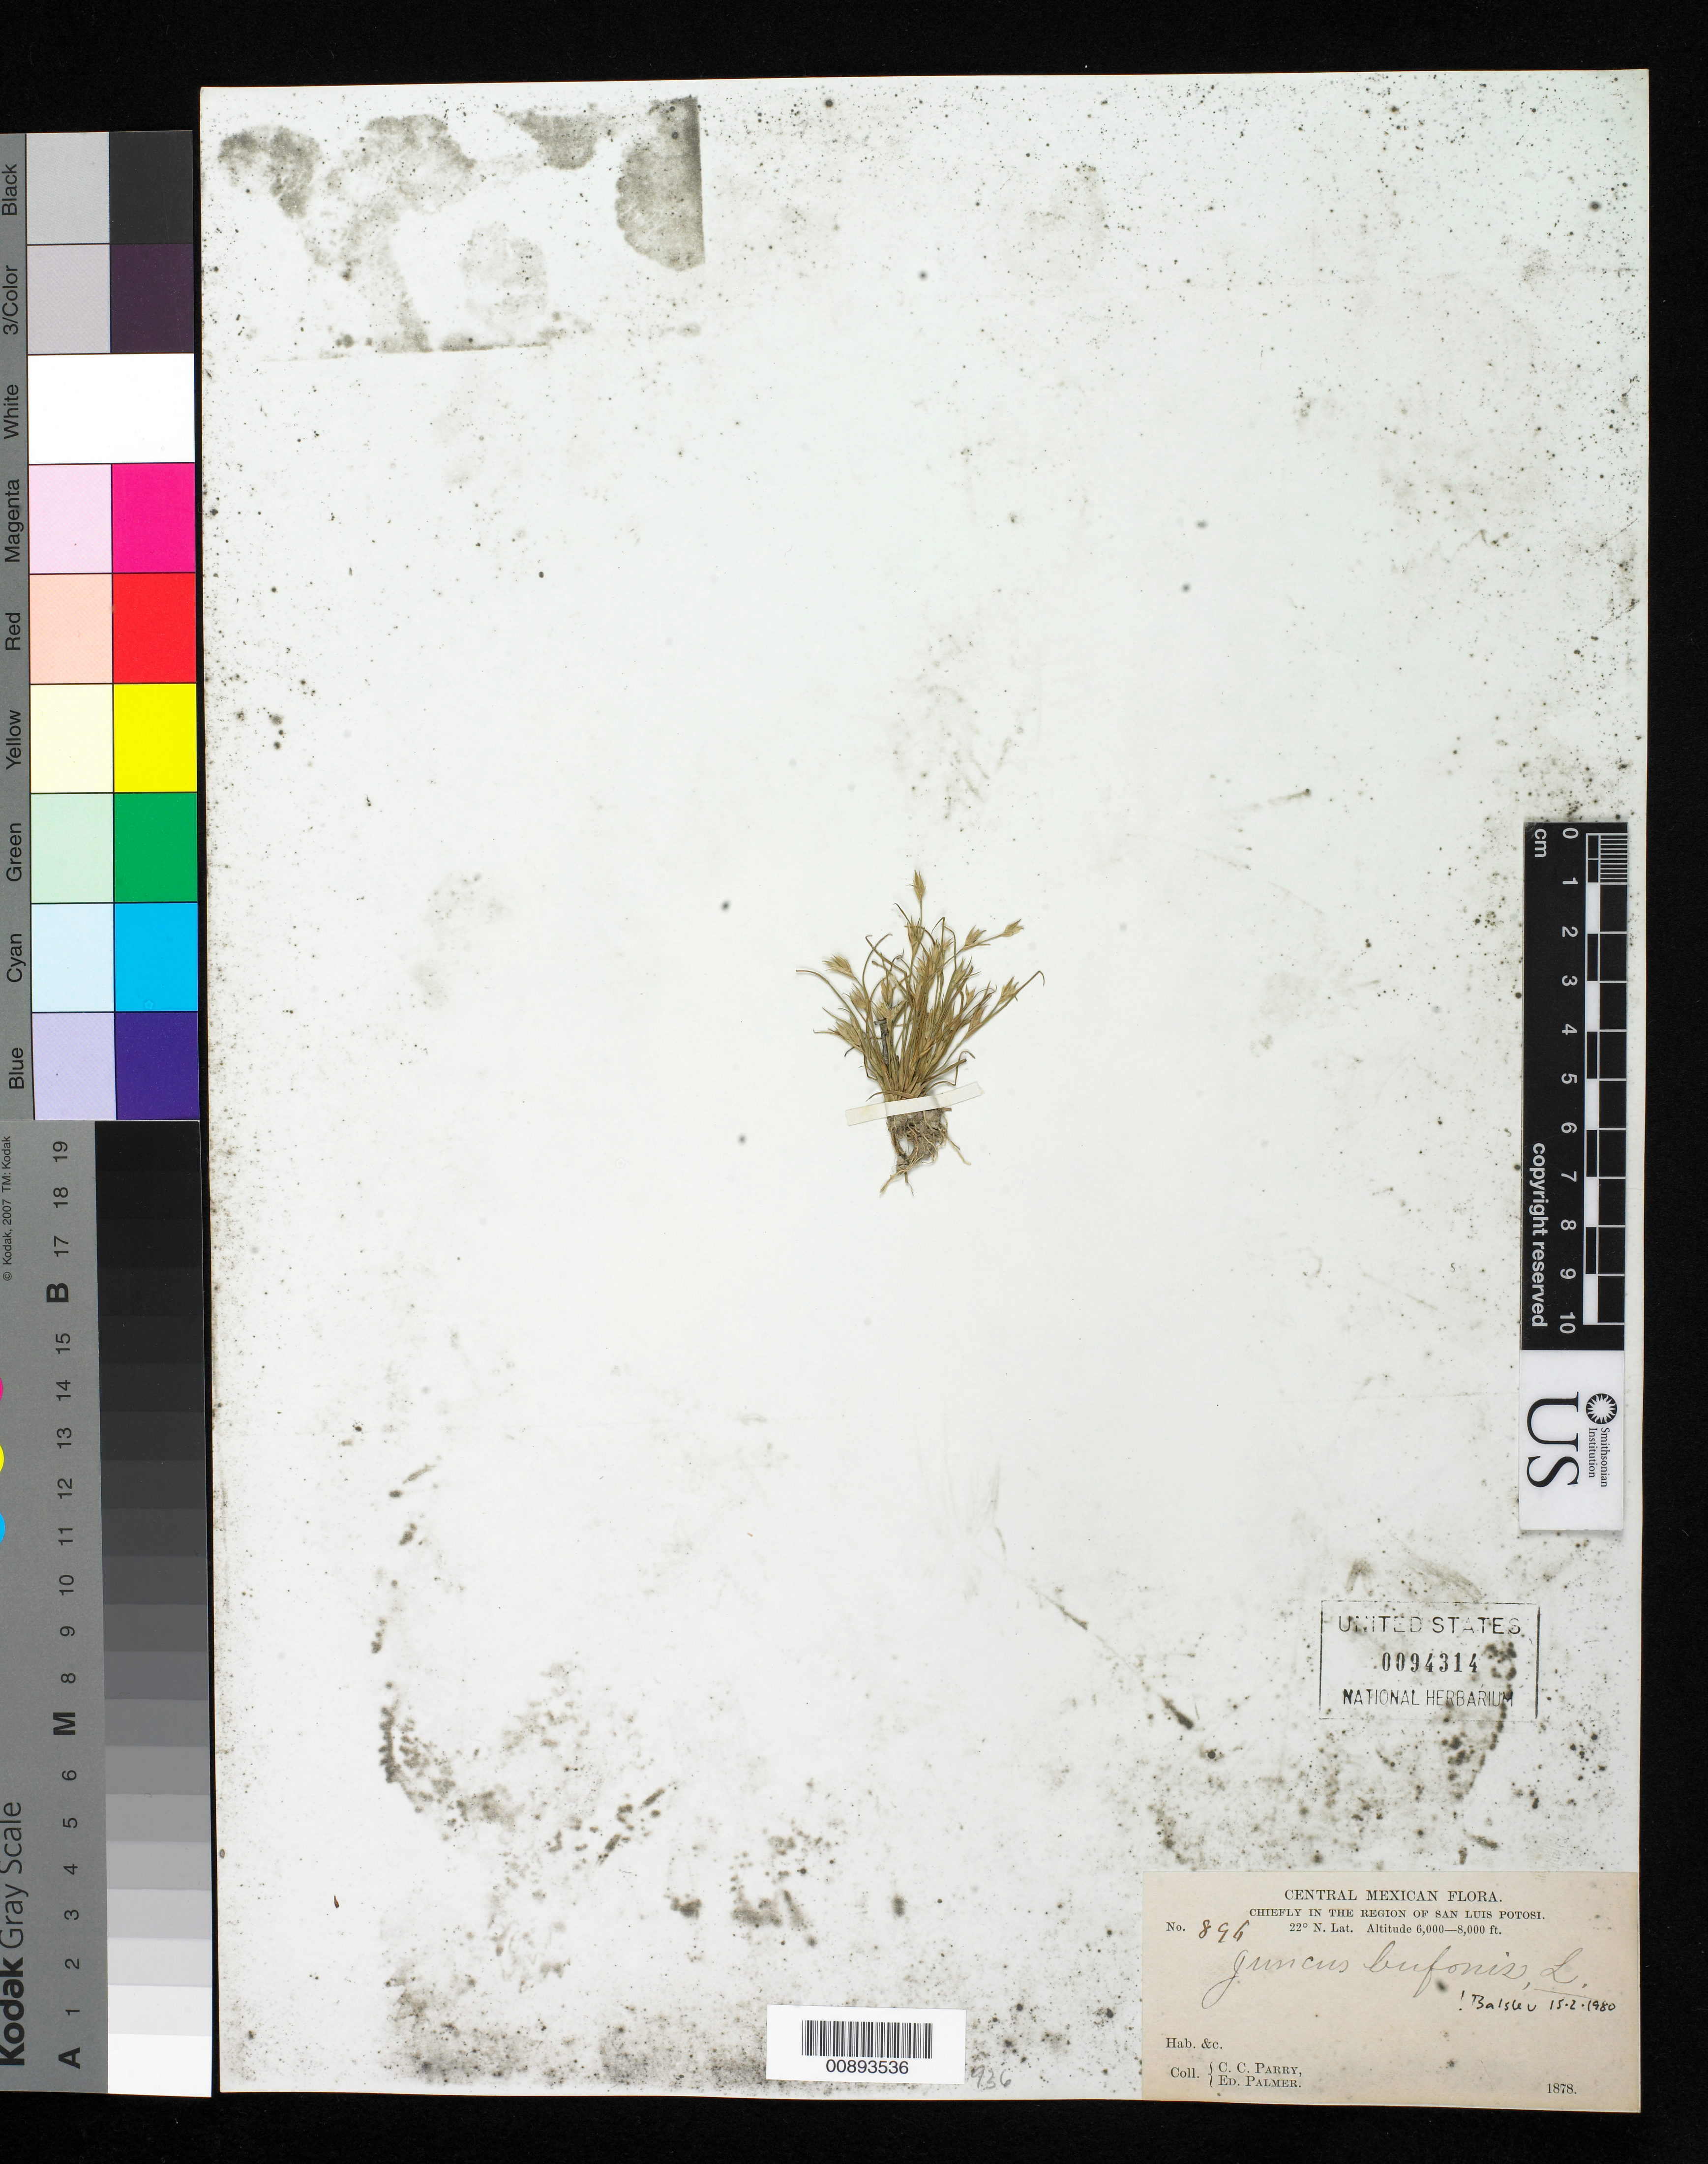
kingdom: Plantae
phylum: Tracheophyta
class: Liliopsida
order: Poales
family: Juncaceae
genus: Juncus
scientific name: Juncus bufonius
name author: L.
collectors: C. C. Parry & E. Palmer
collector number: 896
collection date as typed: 1878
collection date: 1878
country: Mexico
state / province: San Luis Potosí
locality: Chiefly in the region of San Luis Potosí.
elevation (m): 1829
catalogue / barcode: US 94314